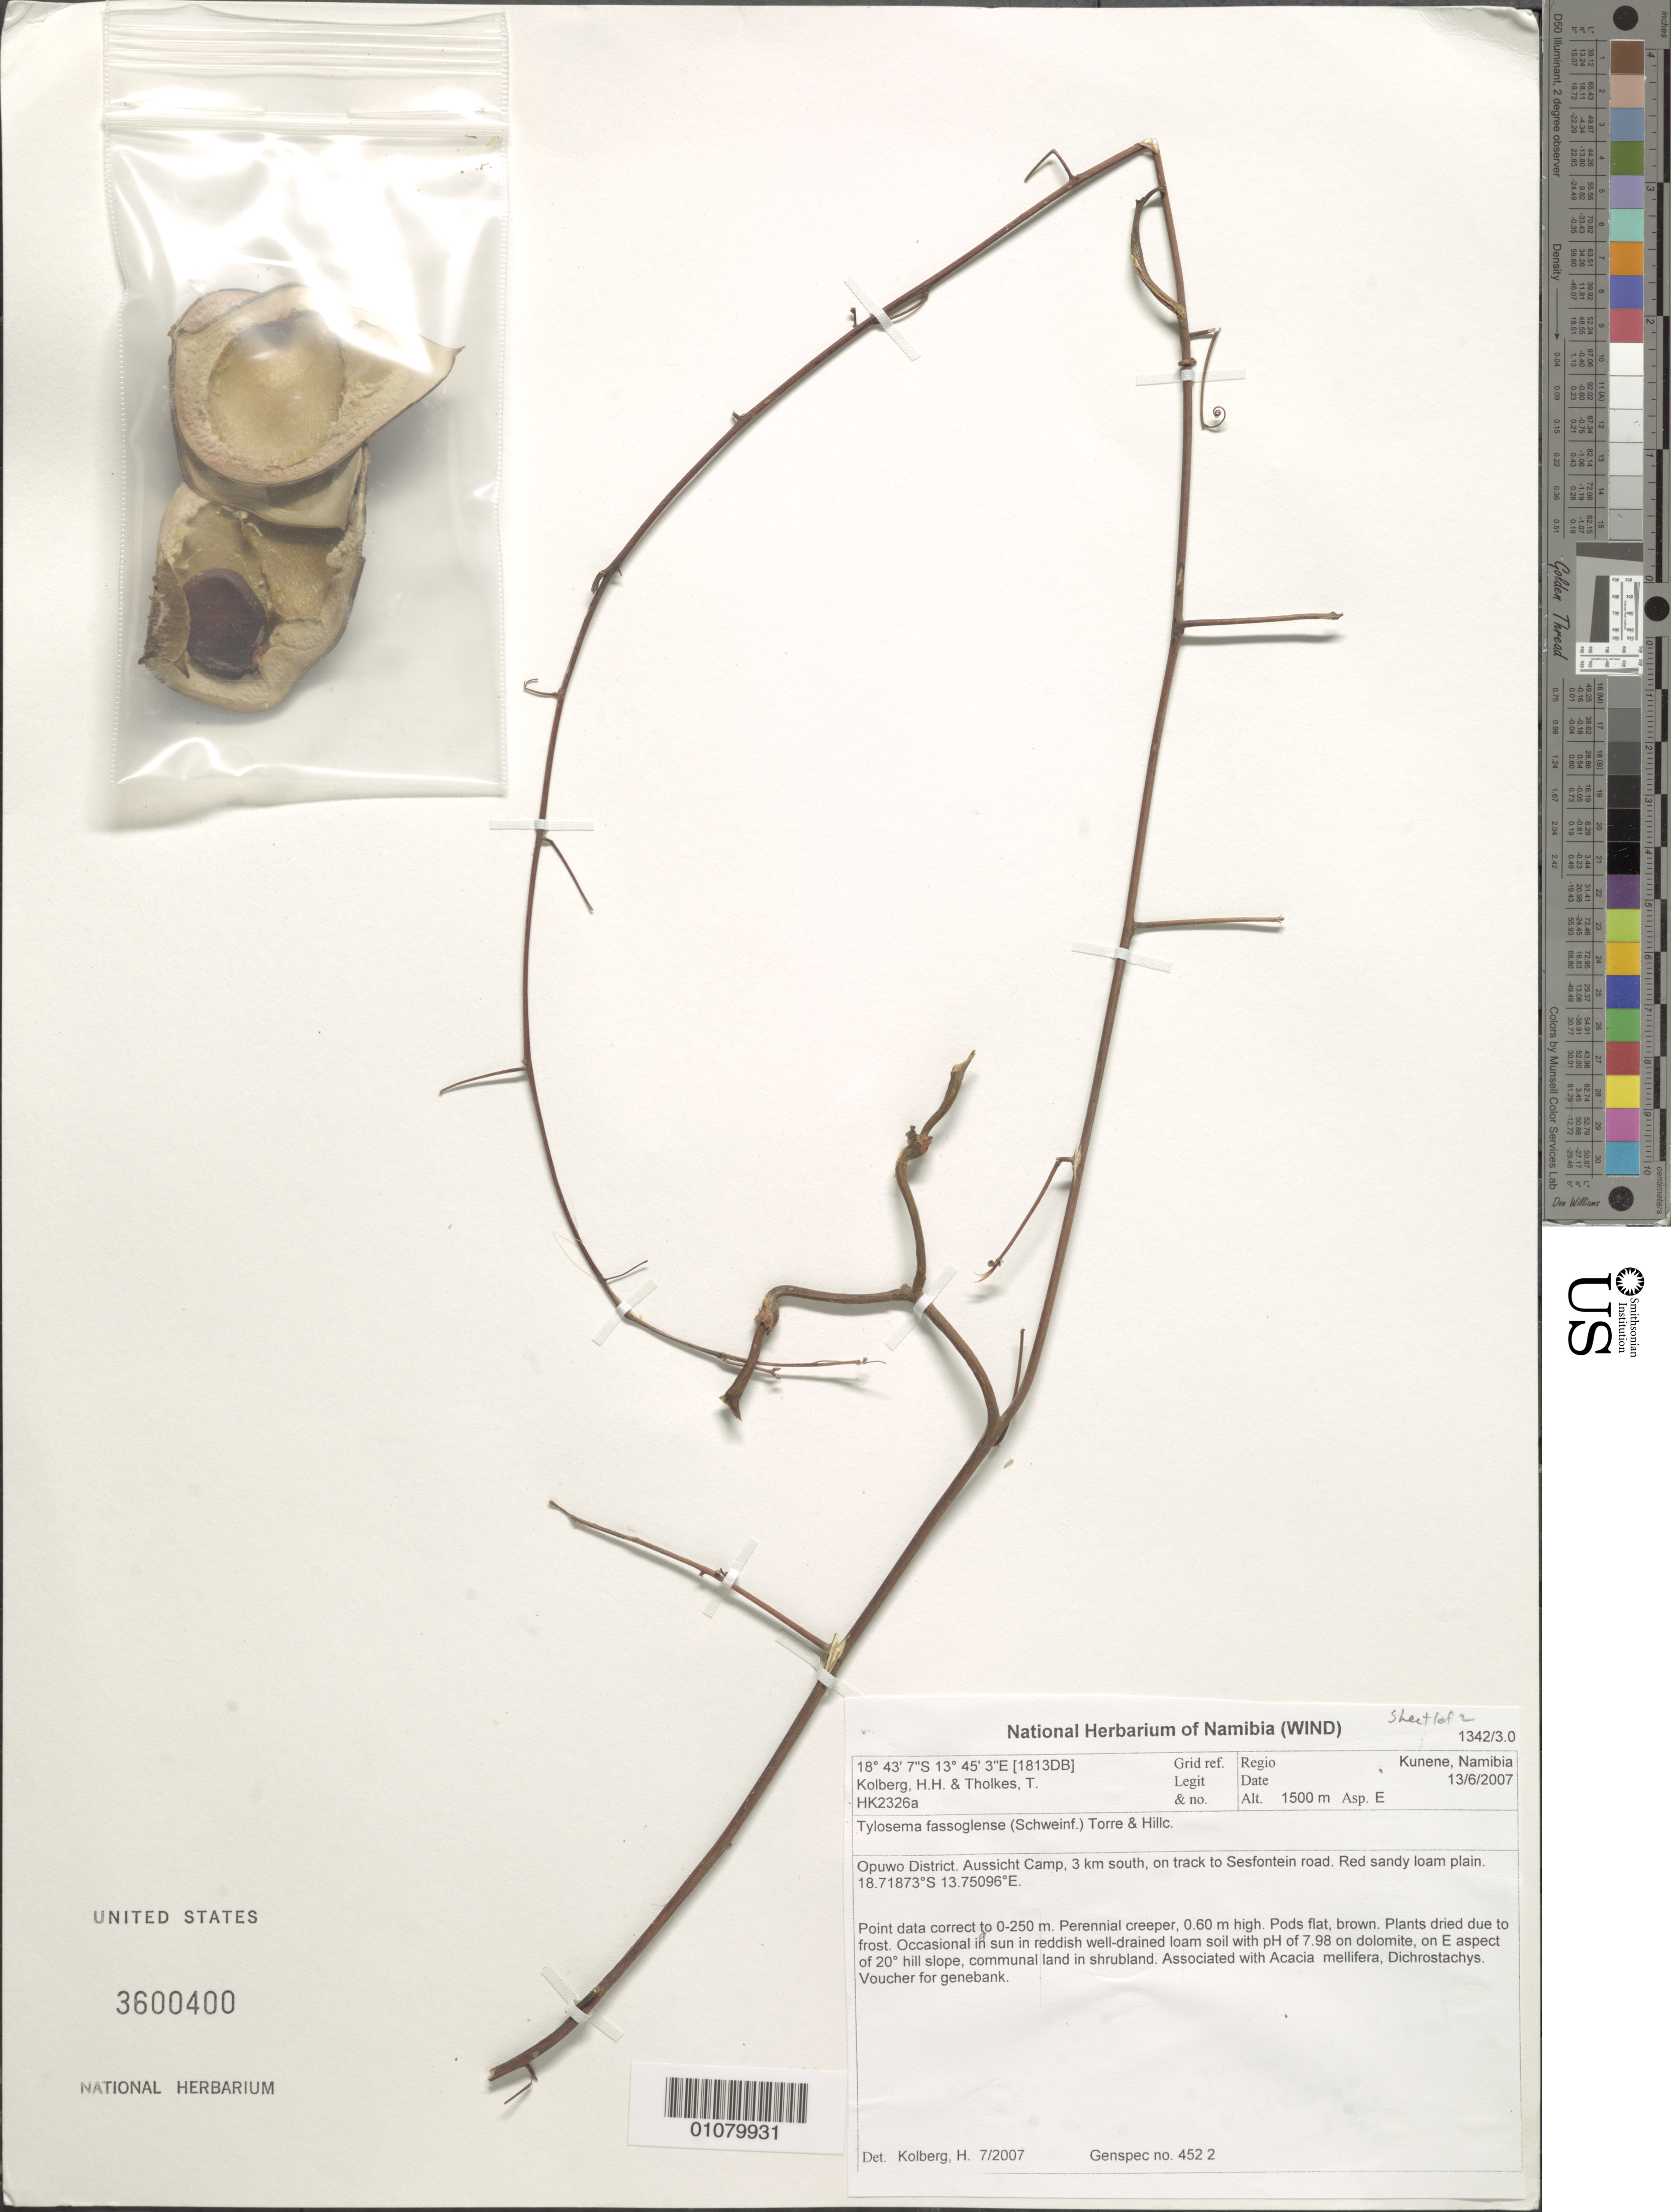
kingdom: Plantae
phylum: Tracheophyta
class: Magnoliopsida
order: Fabales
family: Fabaceae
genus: Tylosema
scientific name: Tylosema fassoglense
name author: (Kotschy ex Schweinf.) Torre & Hillc.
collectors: H. H. Kolberg & T. Tholkes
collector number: HK 2326a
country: Namibia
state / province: Kunene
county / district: Opuwo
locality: Aussicht Camp, S on track to Sesfontein road.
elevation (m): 1500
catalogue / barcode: US 3600400